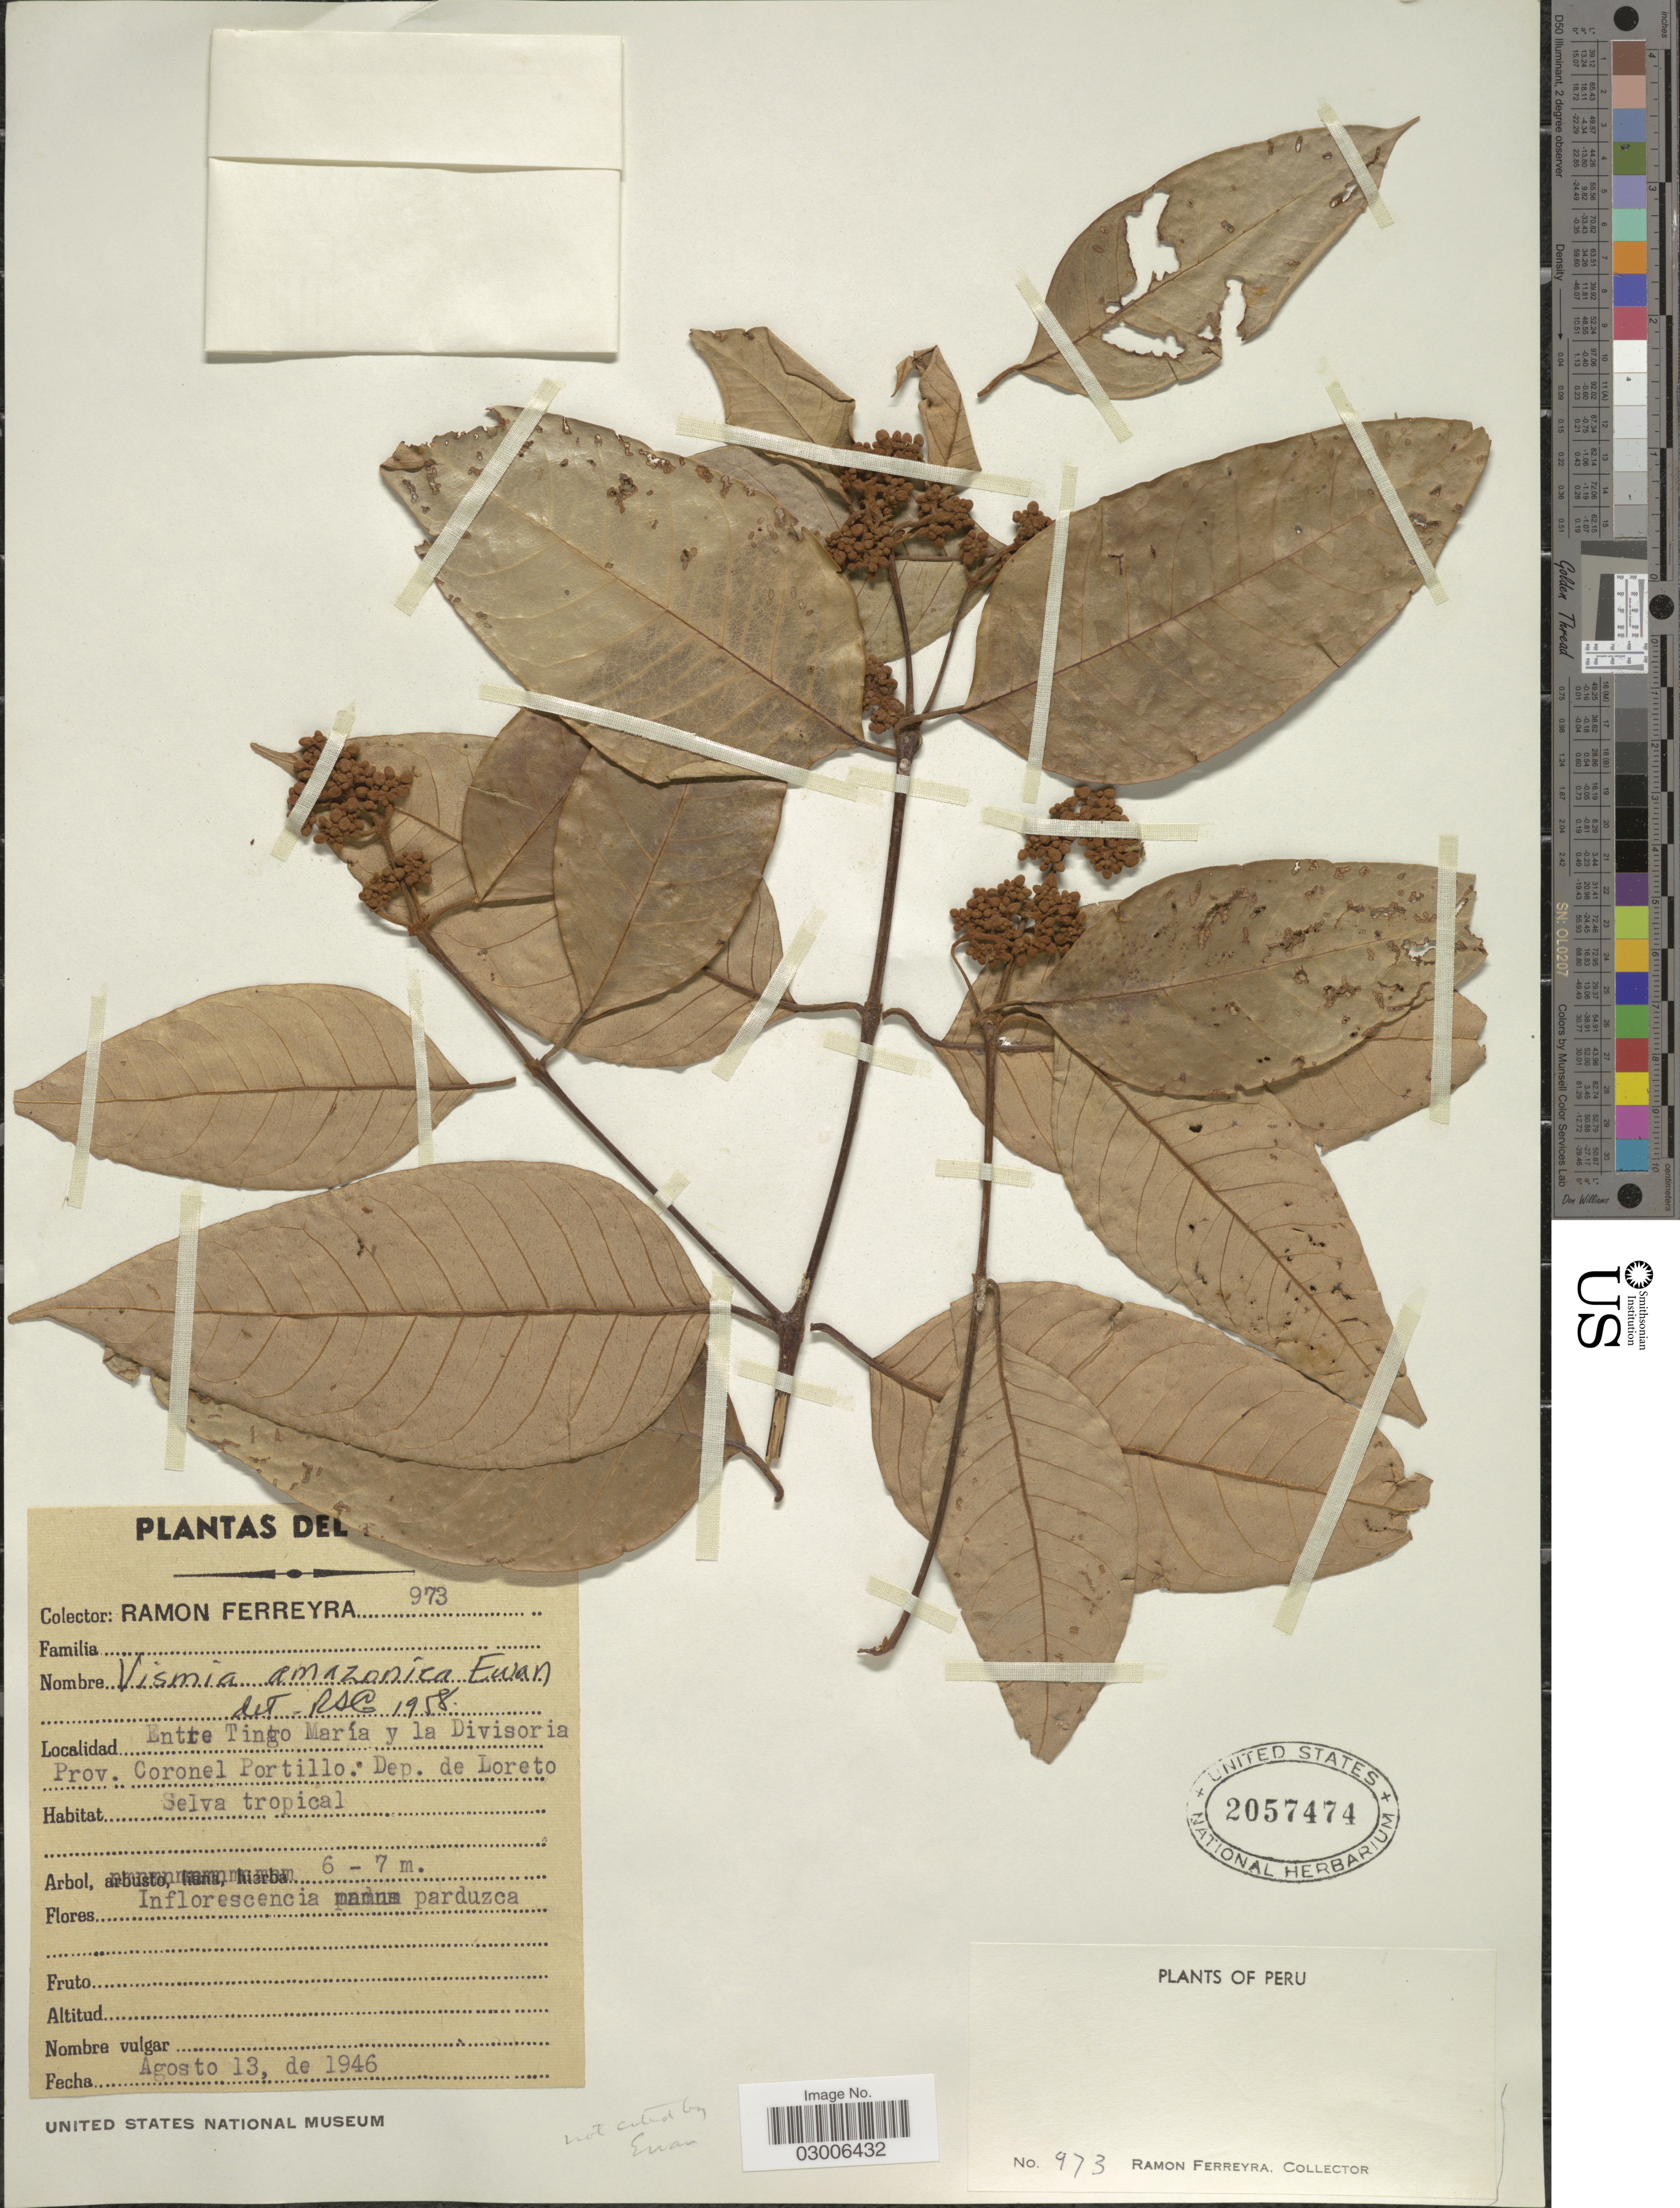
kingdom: Plantae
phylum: Tracheophyta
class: Magnoliopsida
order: Malpighiales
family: Hypericaceae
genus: Vismia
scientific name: Vismia amazonica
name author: Ewan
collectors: R. A. Ferreyra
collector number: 973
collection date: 1946-08-13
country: Peru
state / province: Loreto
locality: Entre Tingo María y la Divisoria, Prov. Coronel Portillo, Dep. de Loreto.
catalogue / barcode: US 2057474